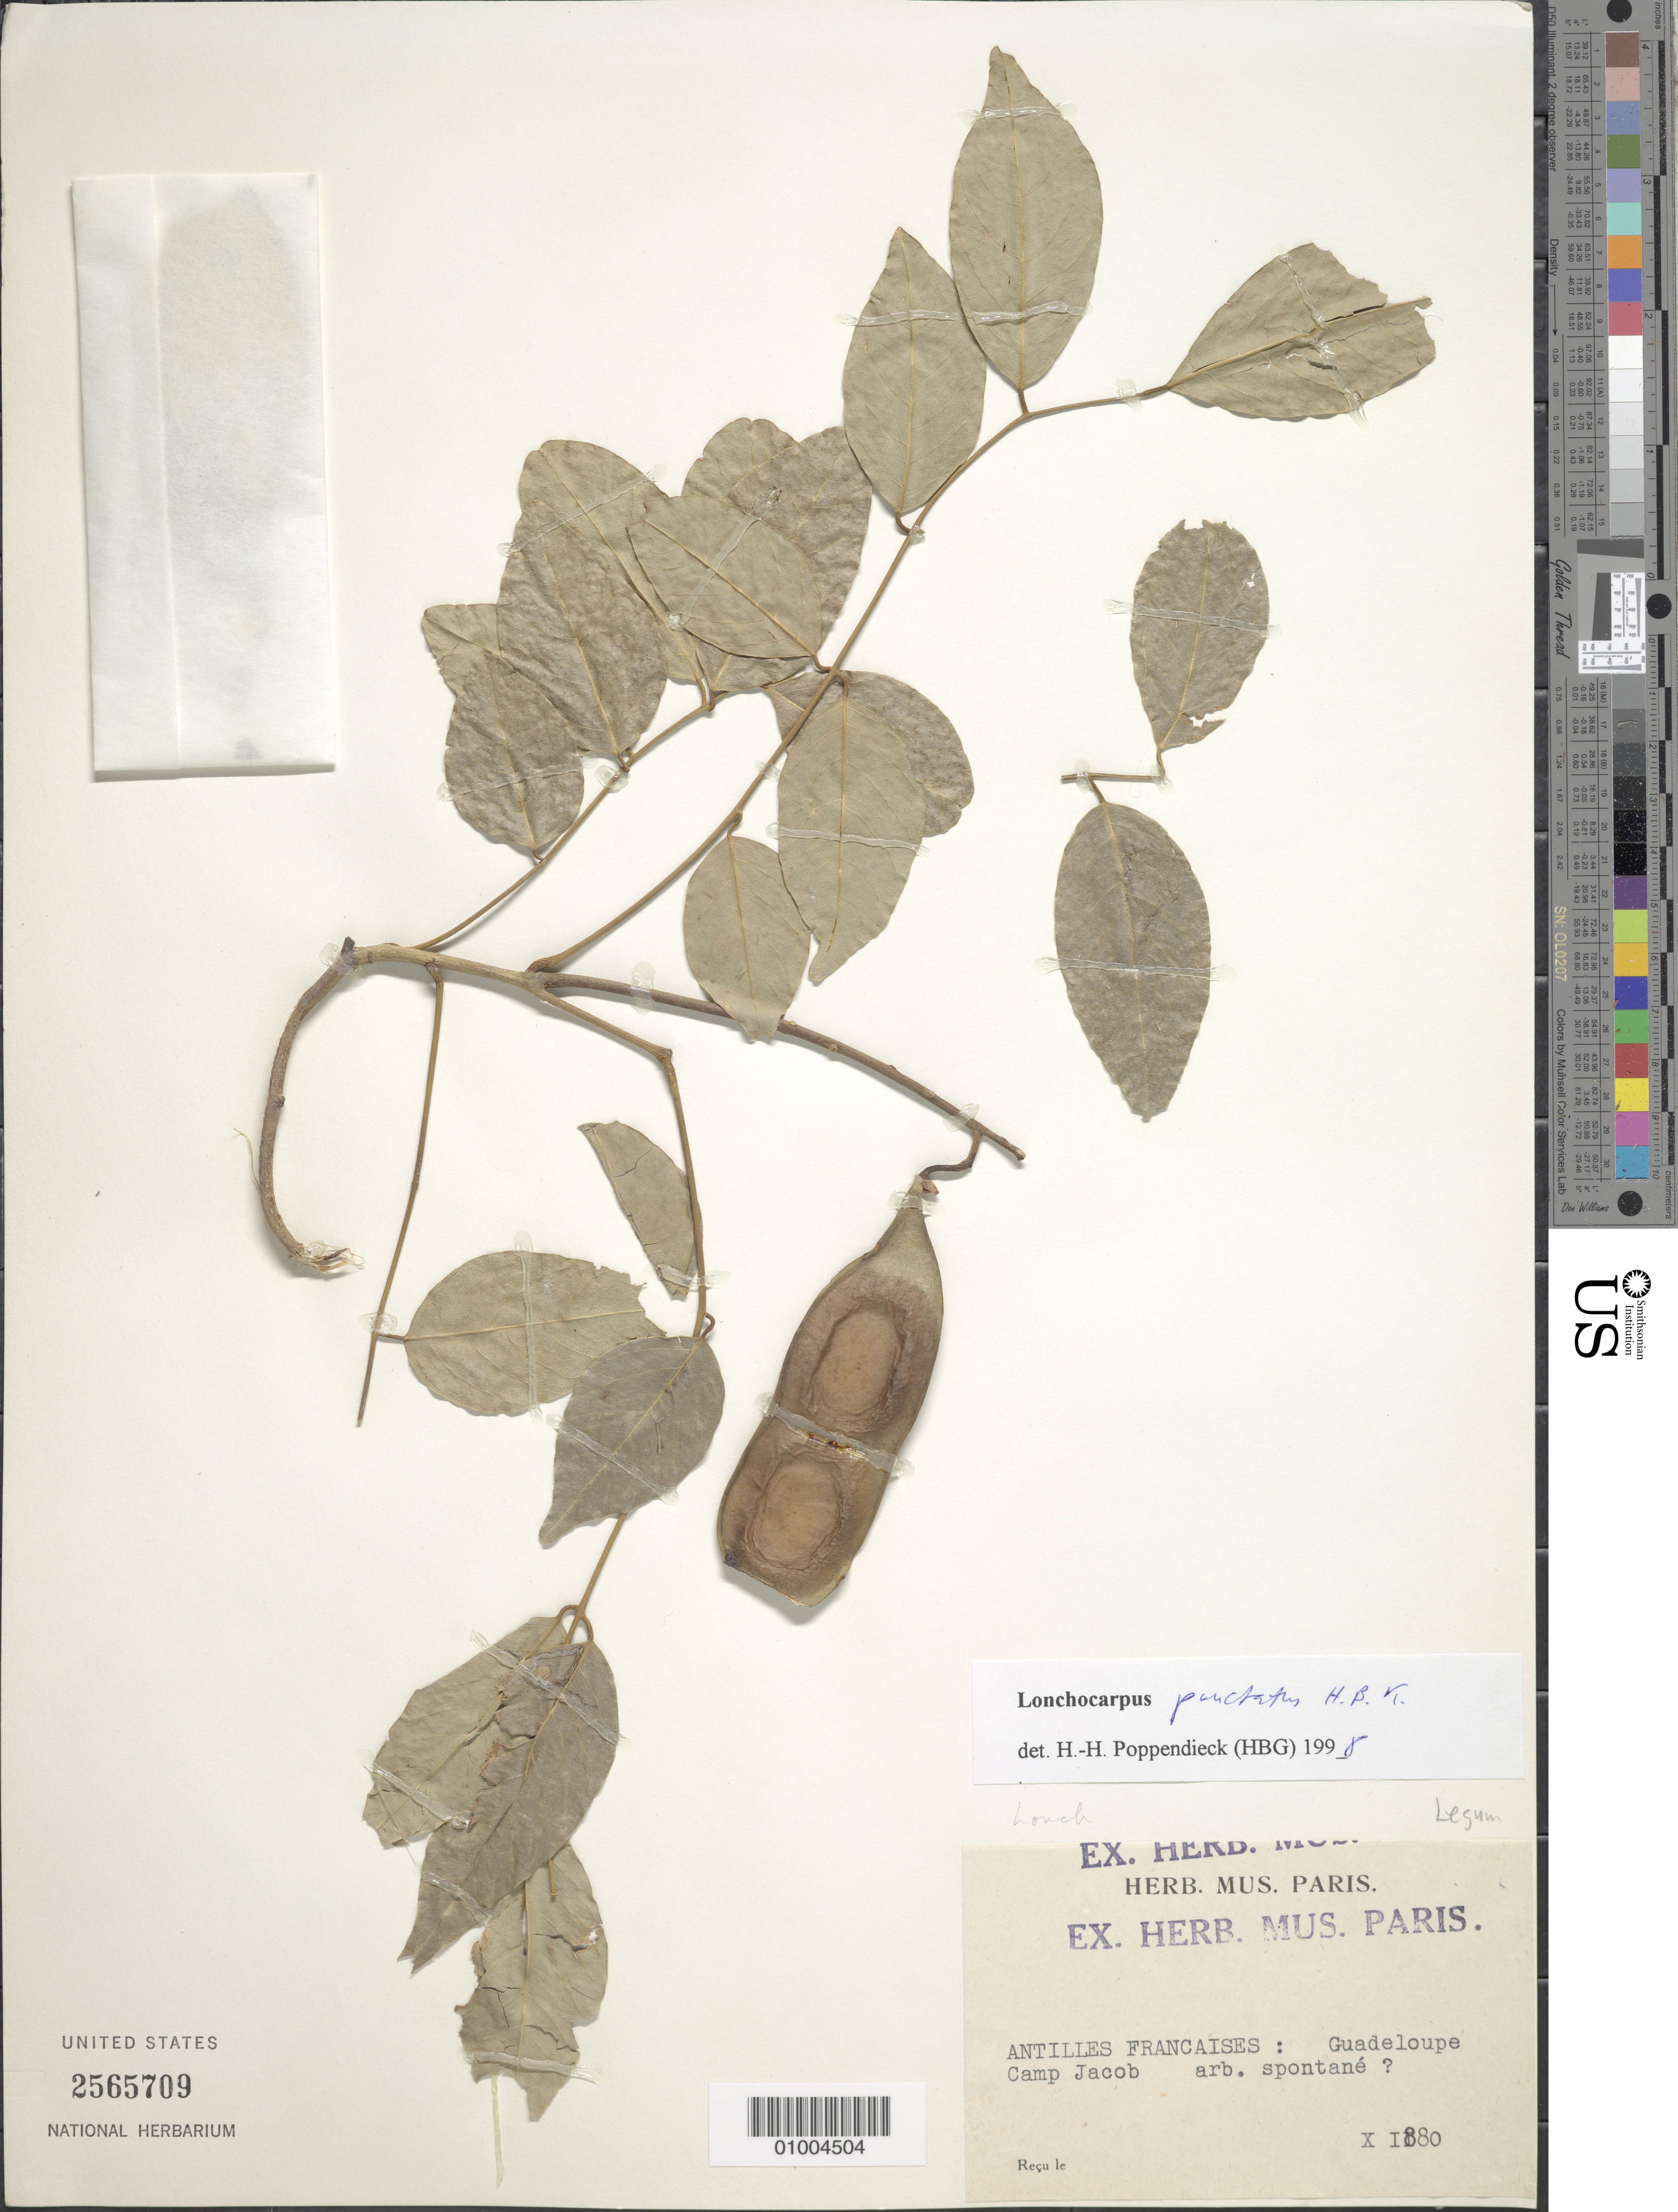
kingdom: Plantae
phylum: Tracheophyta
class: Magnoliopsida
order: Fabales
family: Fabaceae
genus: Lonchocarpus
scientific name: Lonchocarpus punctatus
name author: Kunth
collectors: ex herb. Mus. Paris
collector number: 1880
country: Guadeloupe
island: Basse Terre [Guadeloupe]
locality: Antilles Francaises; Guadeloupe Camp Jacob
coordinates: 0 N, 0 E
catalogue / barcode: US 2565709